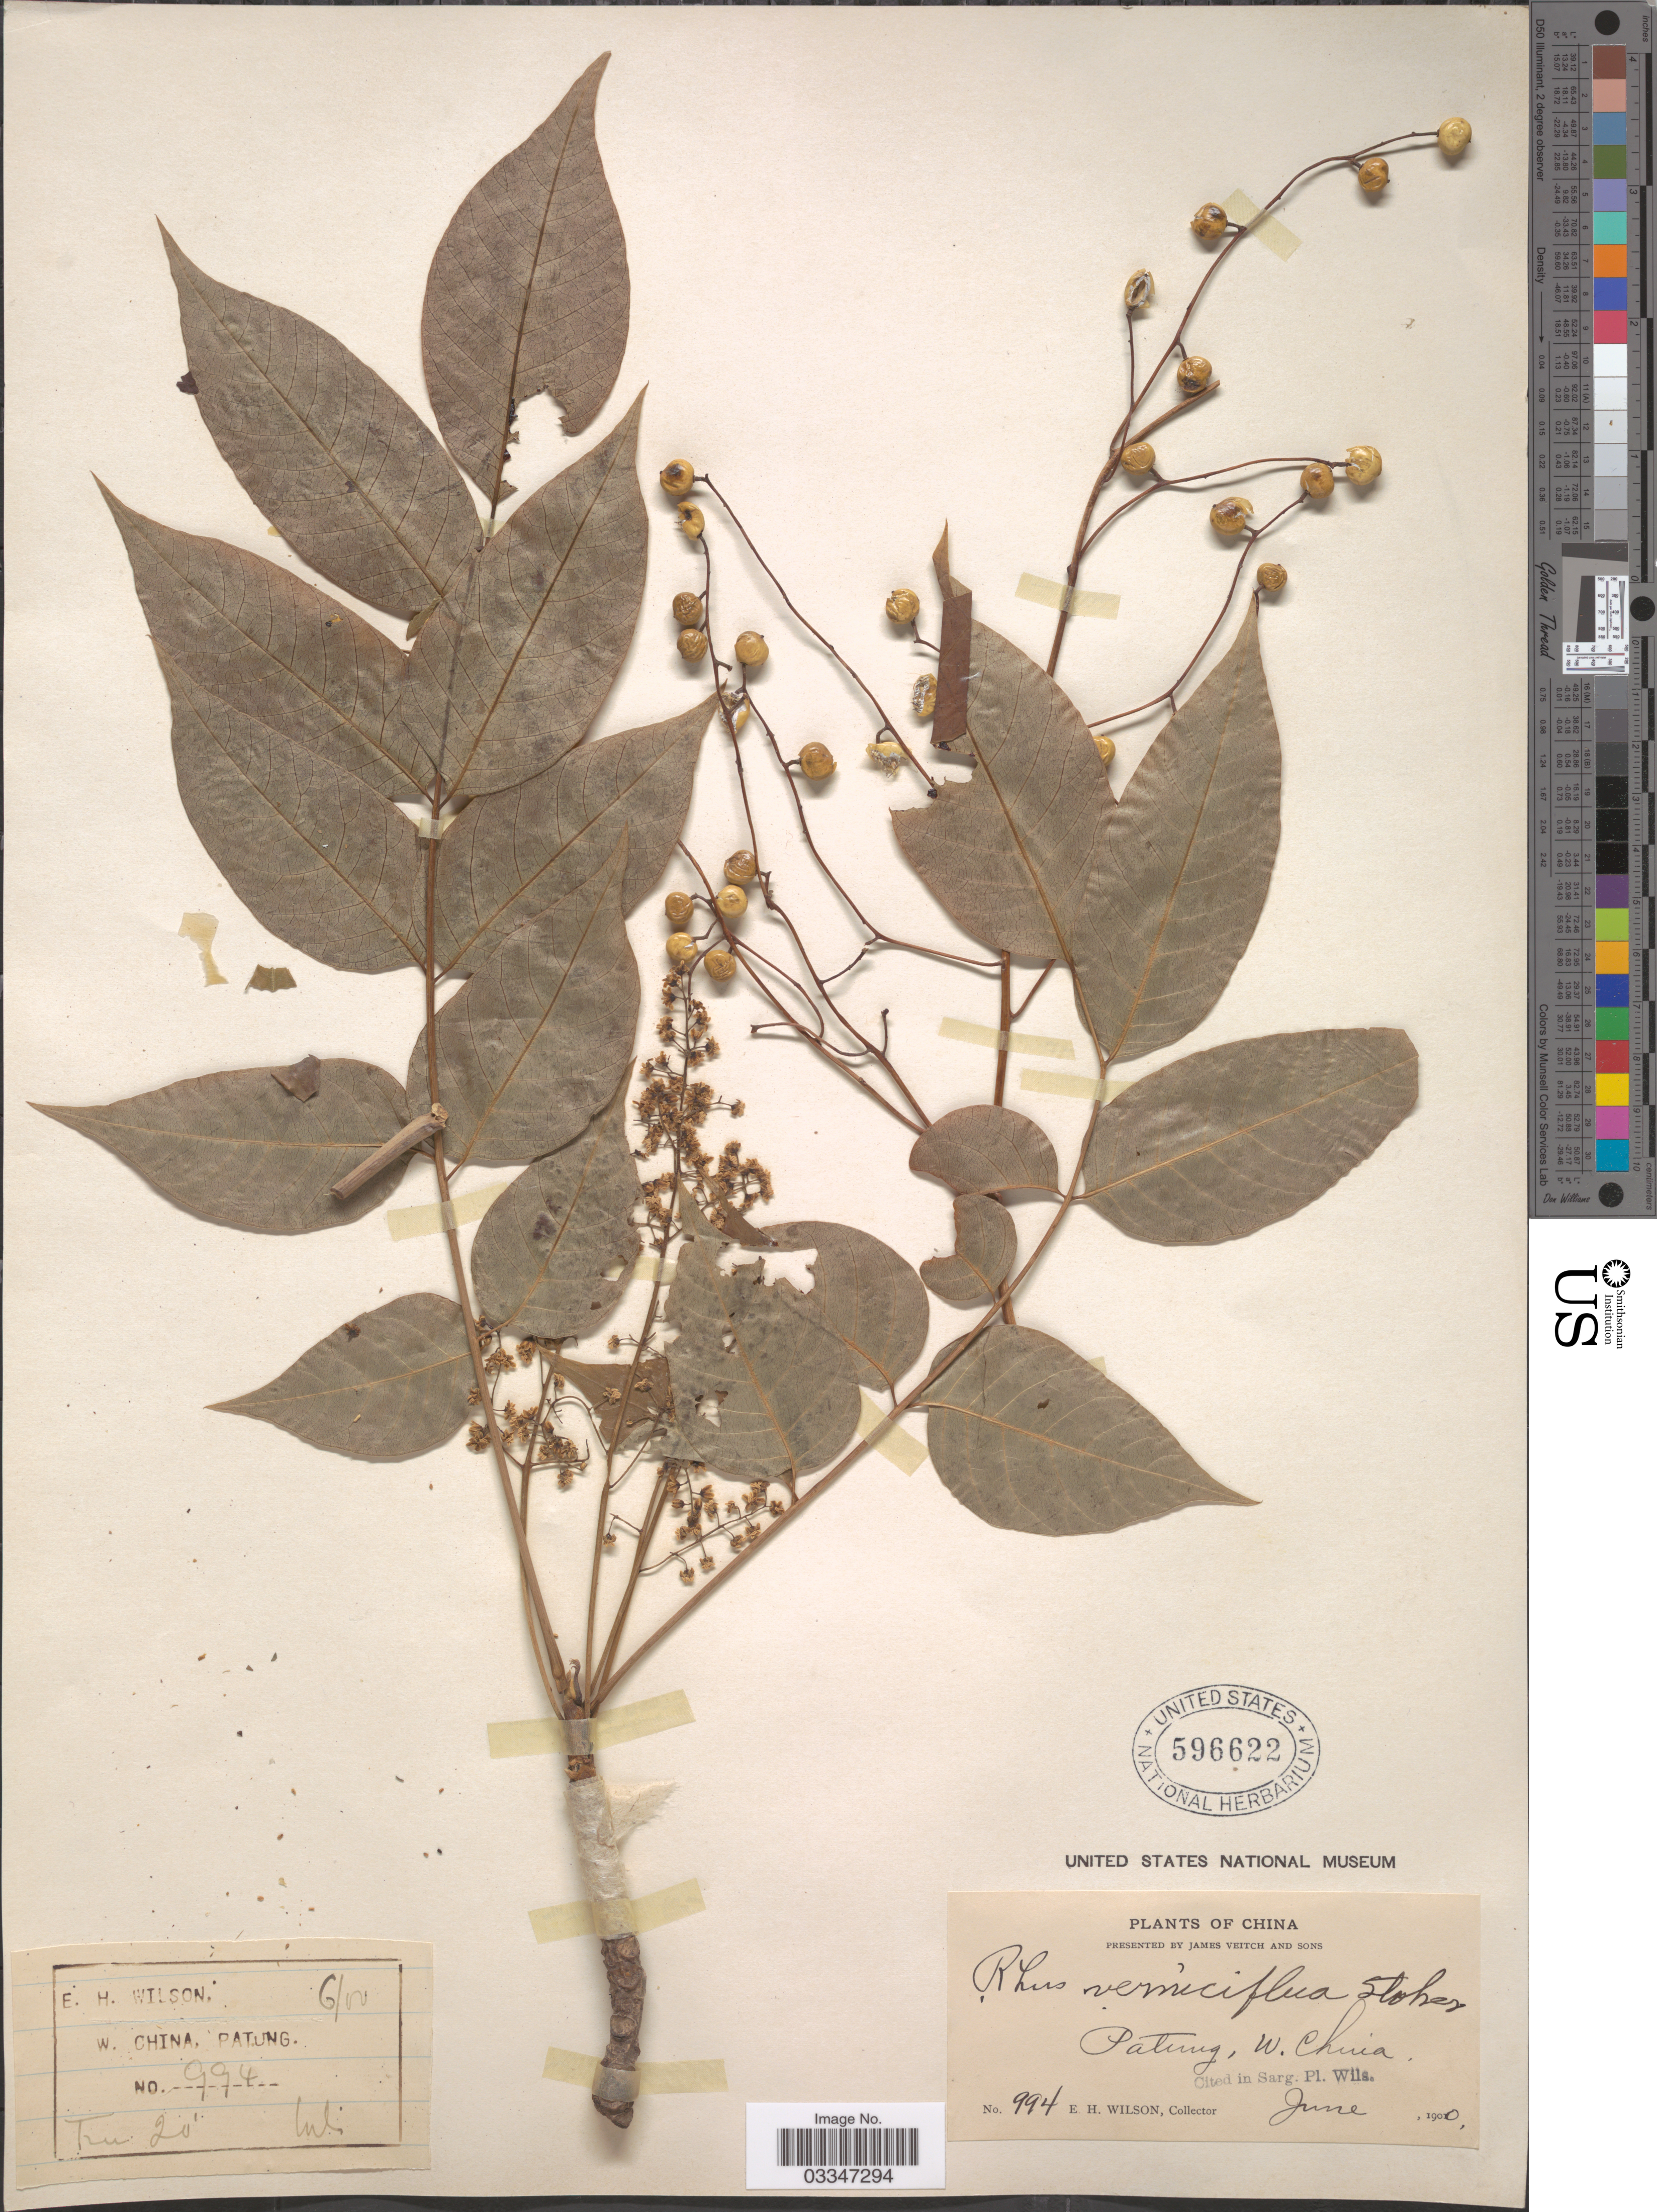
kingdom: Plantae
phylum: Tracheophyta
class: Magnoliopsida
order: Sapindales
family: Anacardiaceae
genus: Rhus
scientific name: Rhus verniciflua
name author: Stokes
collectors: E. Wilson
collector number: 994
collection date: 1900-06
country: China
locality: Patung, W. China.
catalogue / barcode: US 596622